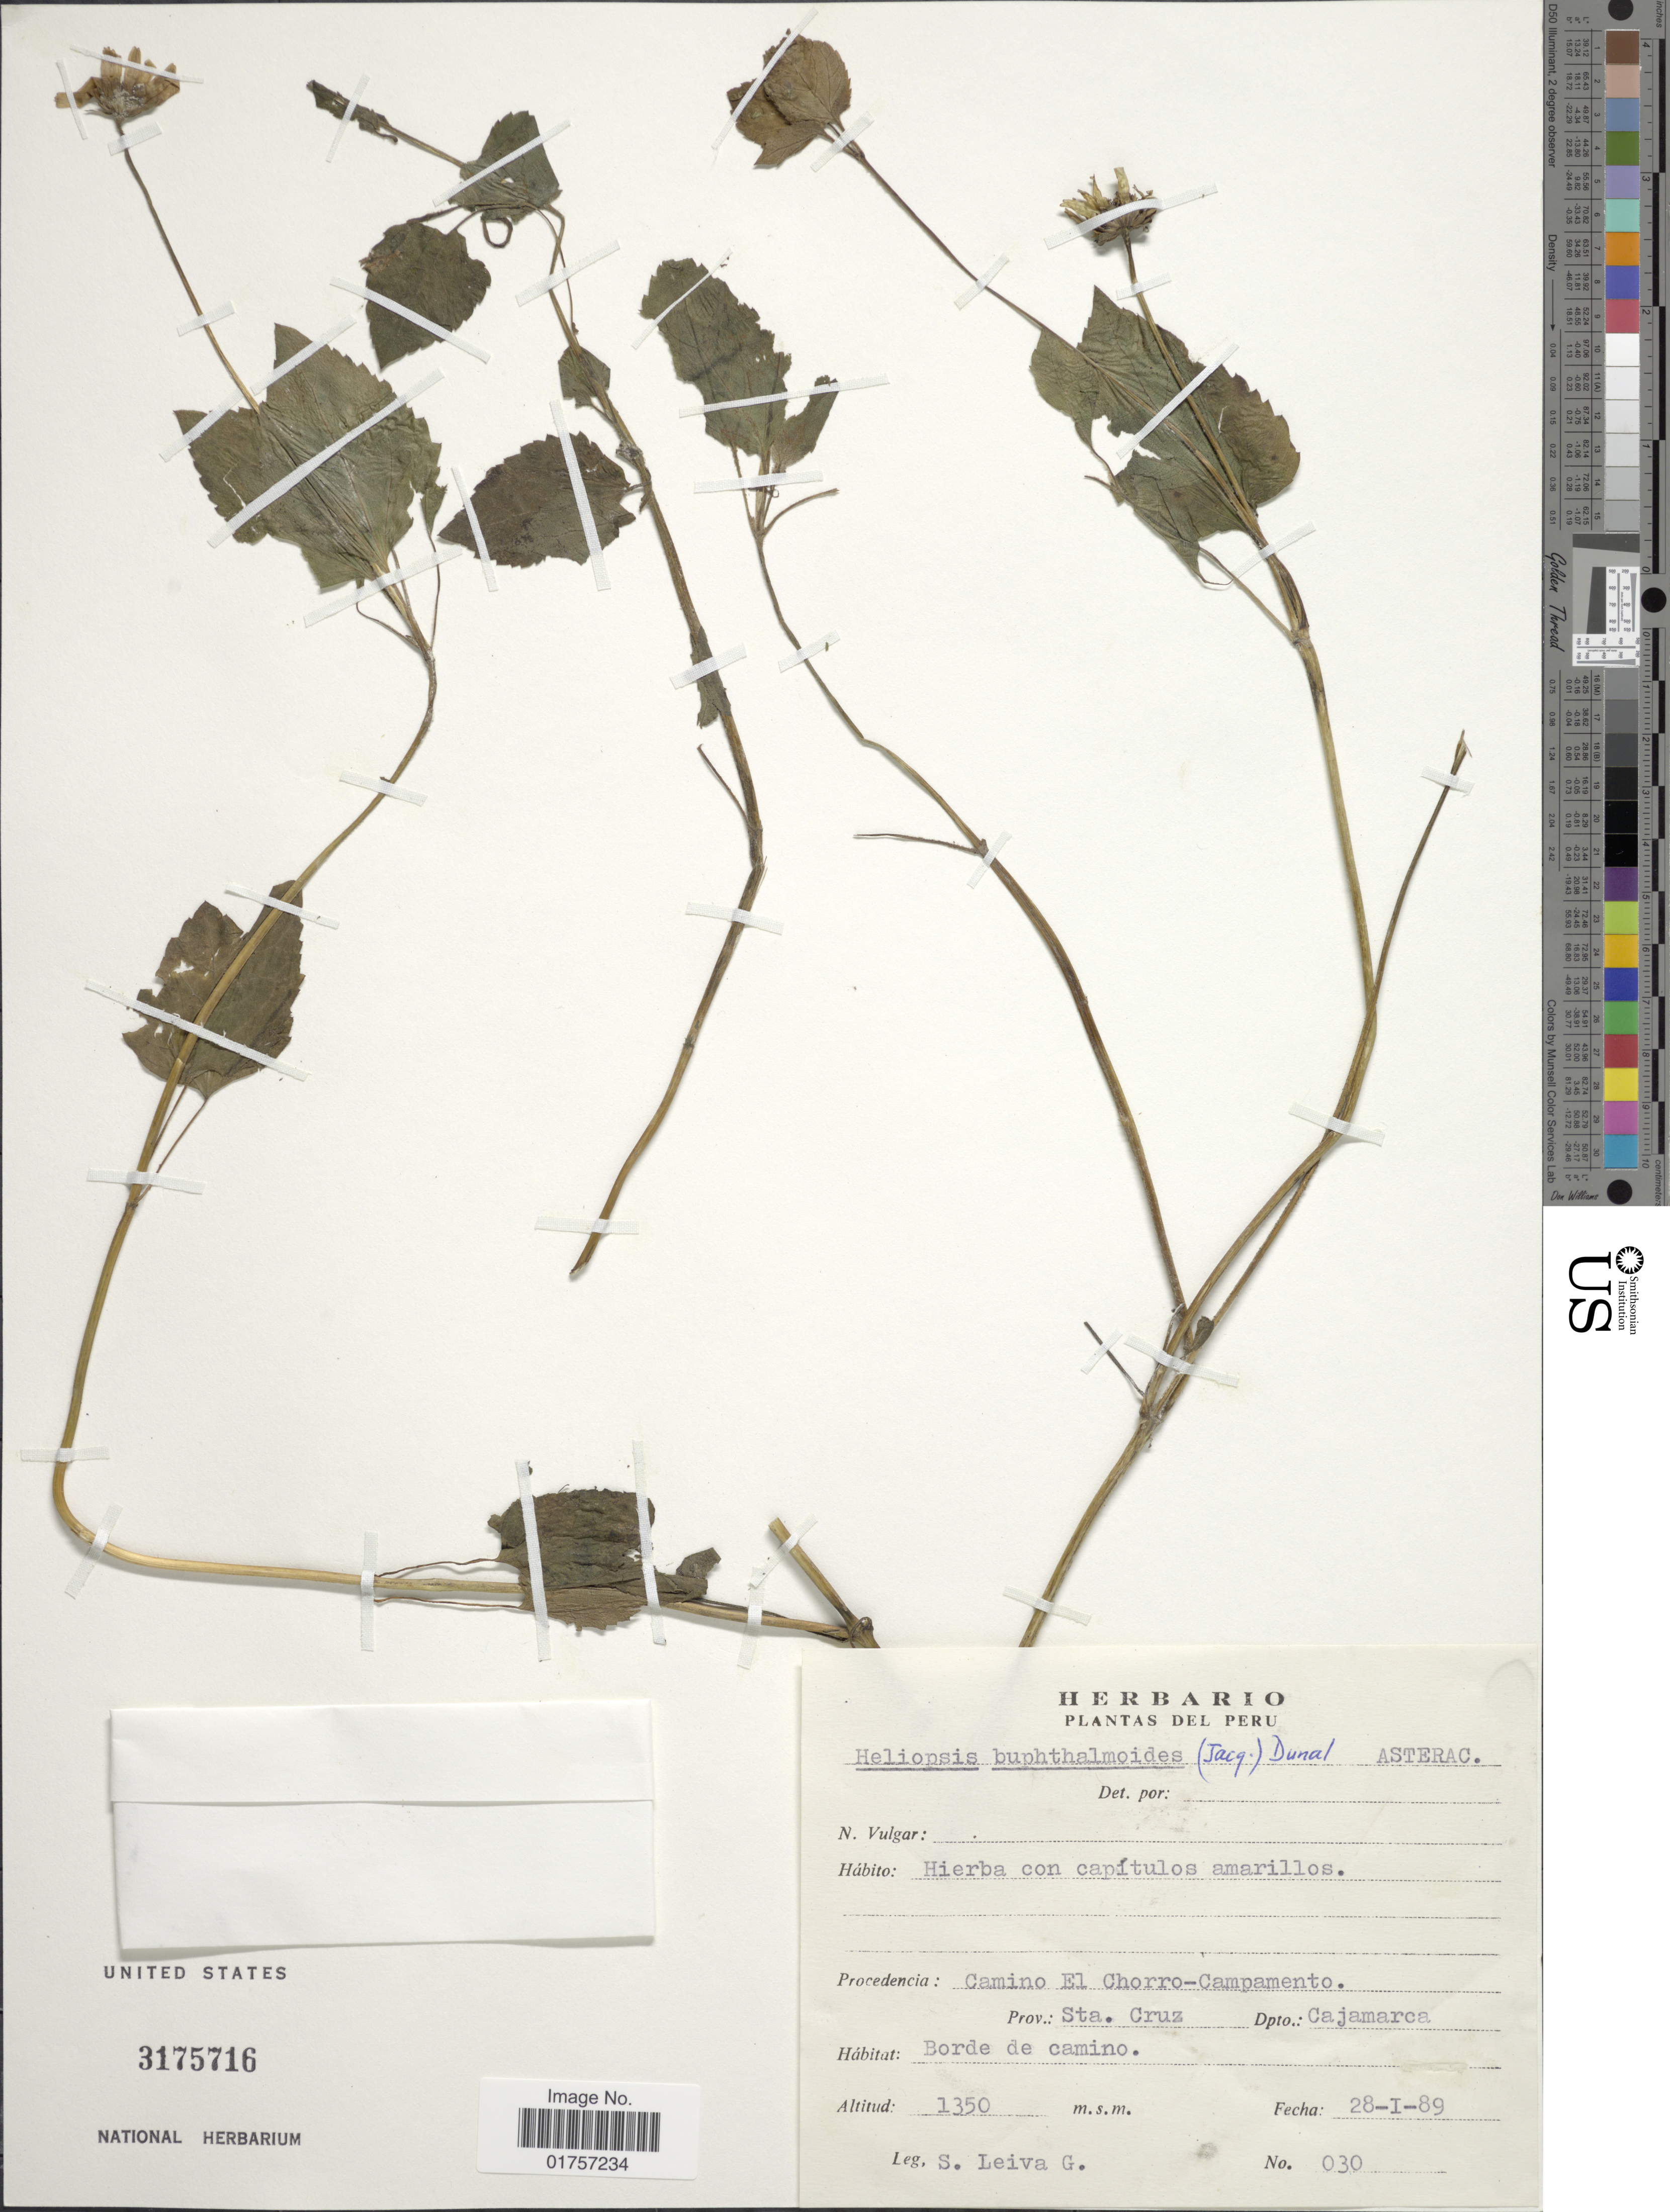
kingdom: Plantae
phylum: Tracheophyta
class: Magnoliopsida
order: Asterales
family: Asteraceae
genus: Heliopsis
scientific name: Heliopsis buphthalmoides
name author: (Jacq.) Dunal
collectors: S. Leiva G.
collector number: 030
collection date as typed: Transcribed d/m/y: 28/1/89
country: Peru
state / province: Cajamarca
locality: Procedencia: Camino El Chorro-Campamento. Prov. Sta. Cruz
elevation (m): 1350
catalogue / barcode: US 3175716